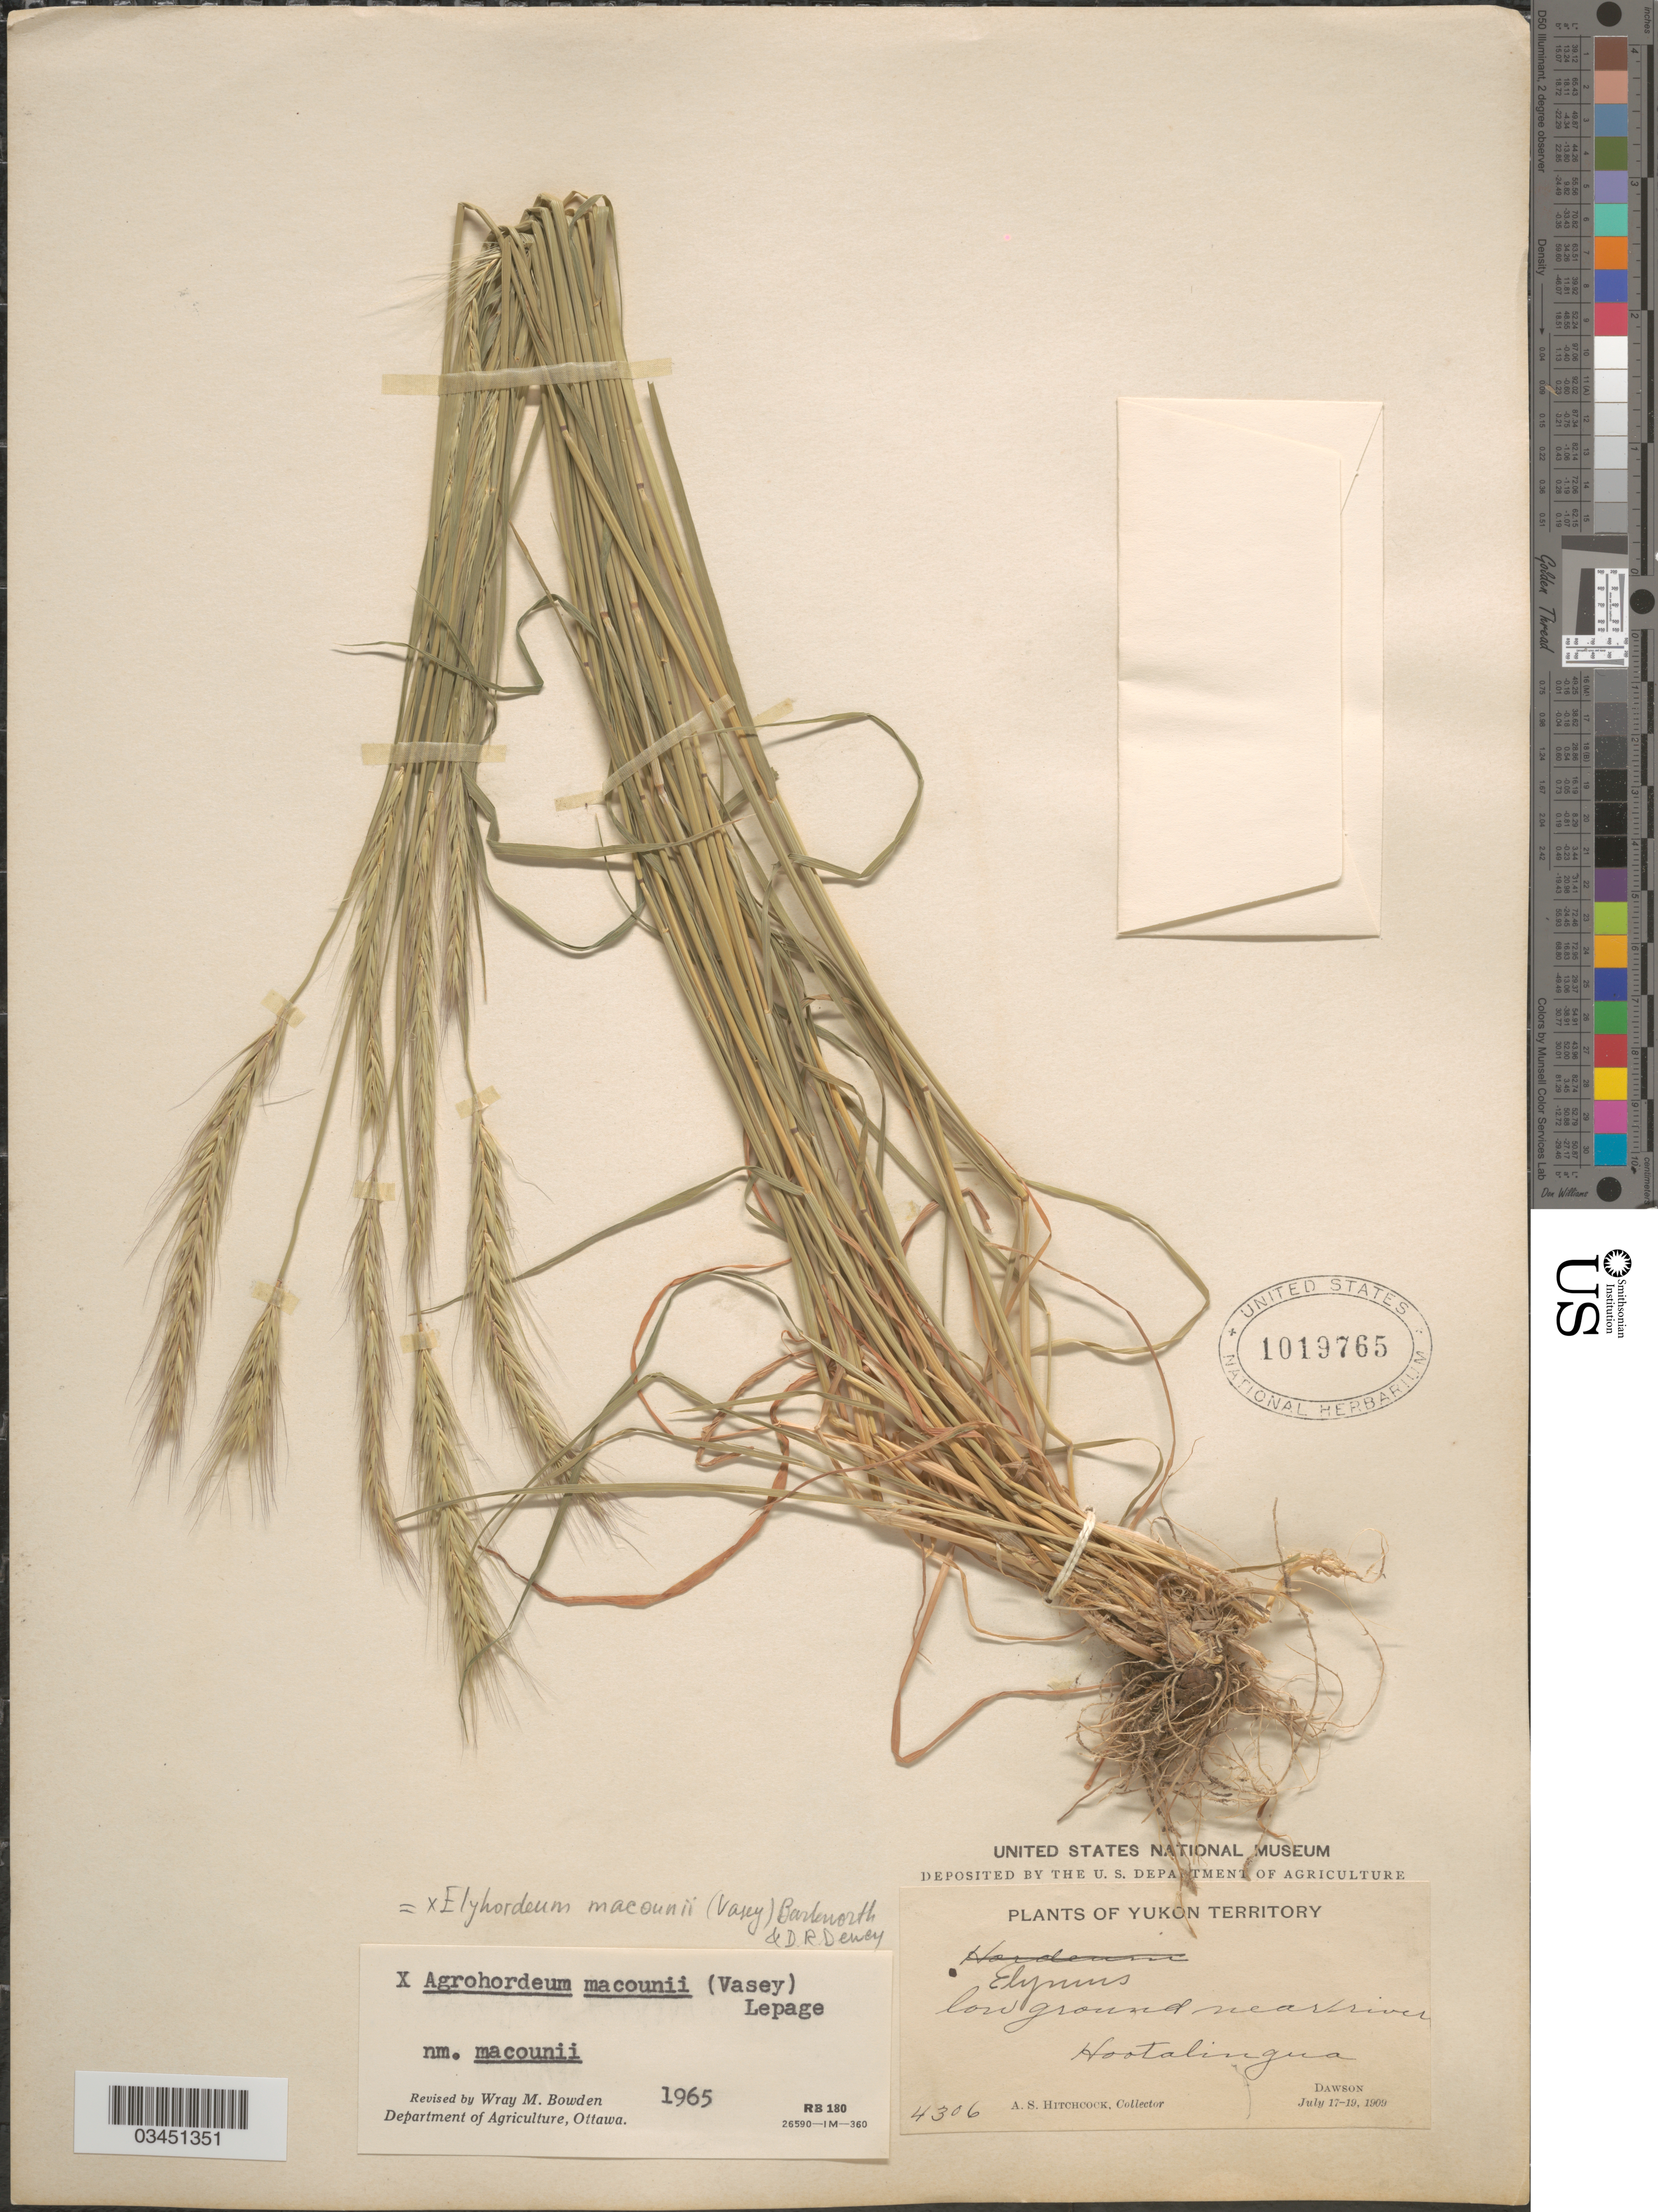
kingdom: Plantae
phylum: Tracheophyta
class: Liliopsida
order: Poales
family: Poaceae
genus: Elyhordeum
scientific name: x Elyhordeum macounii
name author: (Vasey) Barkworth & Dewey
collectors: A. S. Hitchcock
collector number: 4306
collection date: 1909-07-17/1909-07-19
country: Canada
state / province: Yukon Territory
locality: Low ground near river. Hootalingua. Dawson.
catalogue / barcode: US 1019765